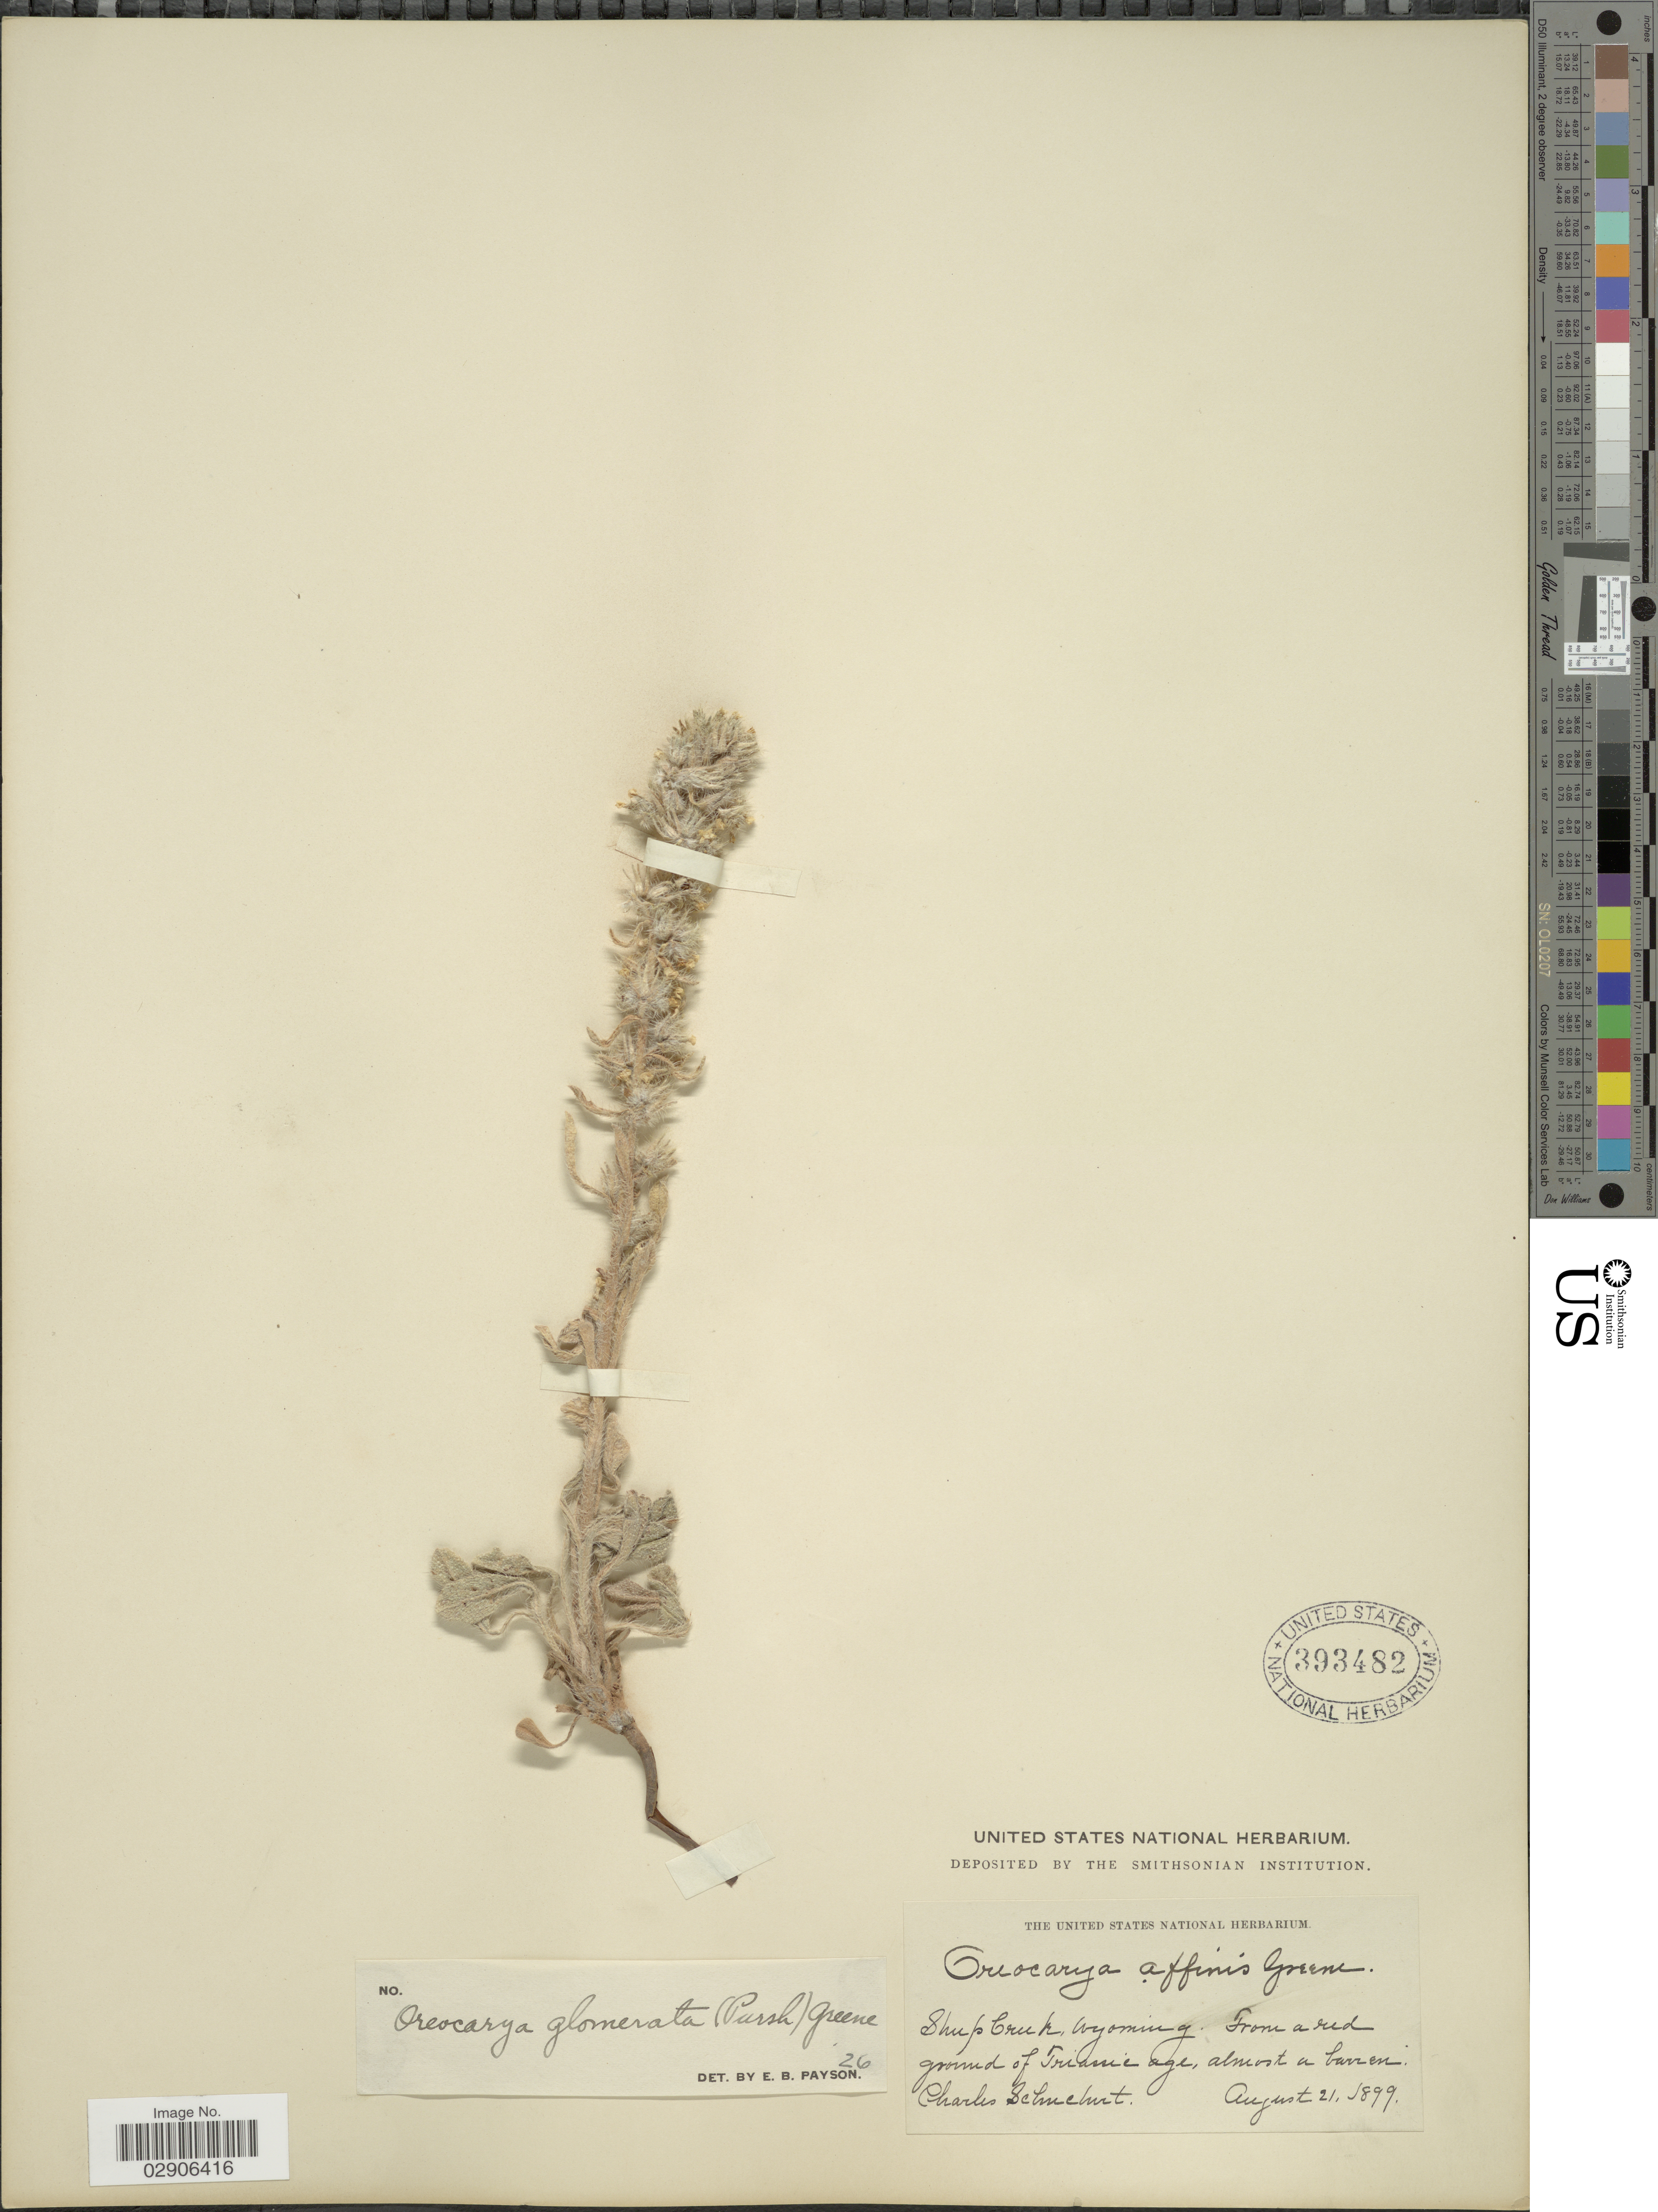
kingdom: Plantae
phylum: Tracheophyta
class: Magnoliopsida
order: Boraginales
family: Boraginaceae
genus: Oreocarya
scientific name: Oreocarya glomerata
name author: (Pursh) Greene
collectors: C. Schuchert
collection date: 1899-08-21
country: United States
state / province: Wyoming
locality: Sheep Creek. From a red gorund of Triassic age, almost a barren.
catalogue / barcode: US 393482